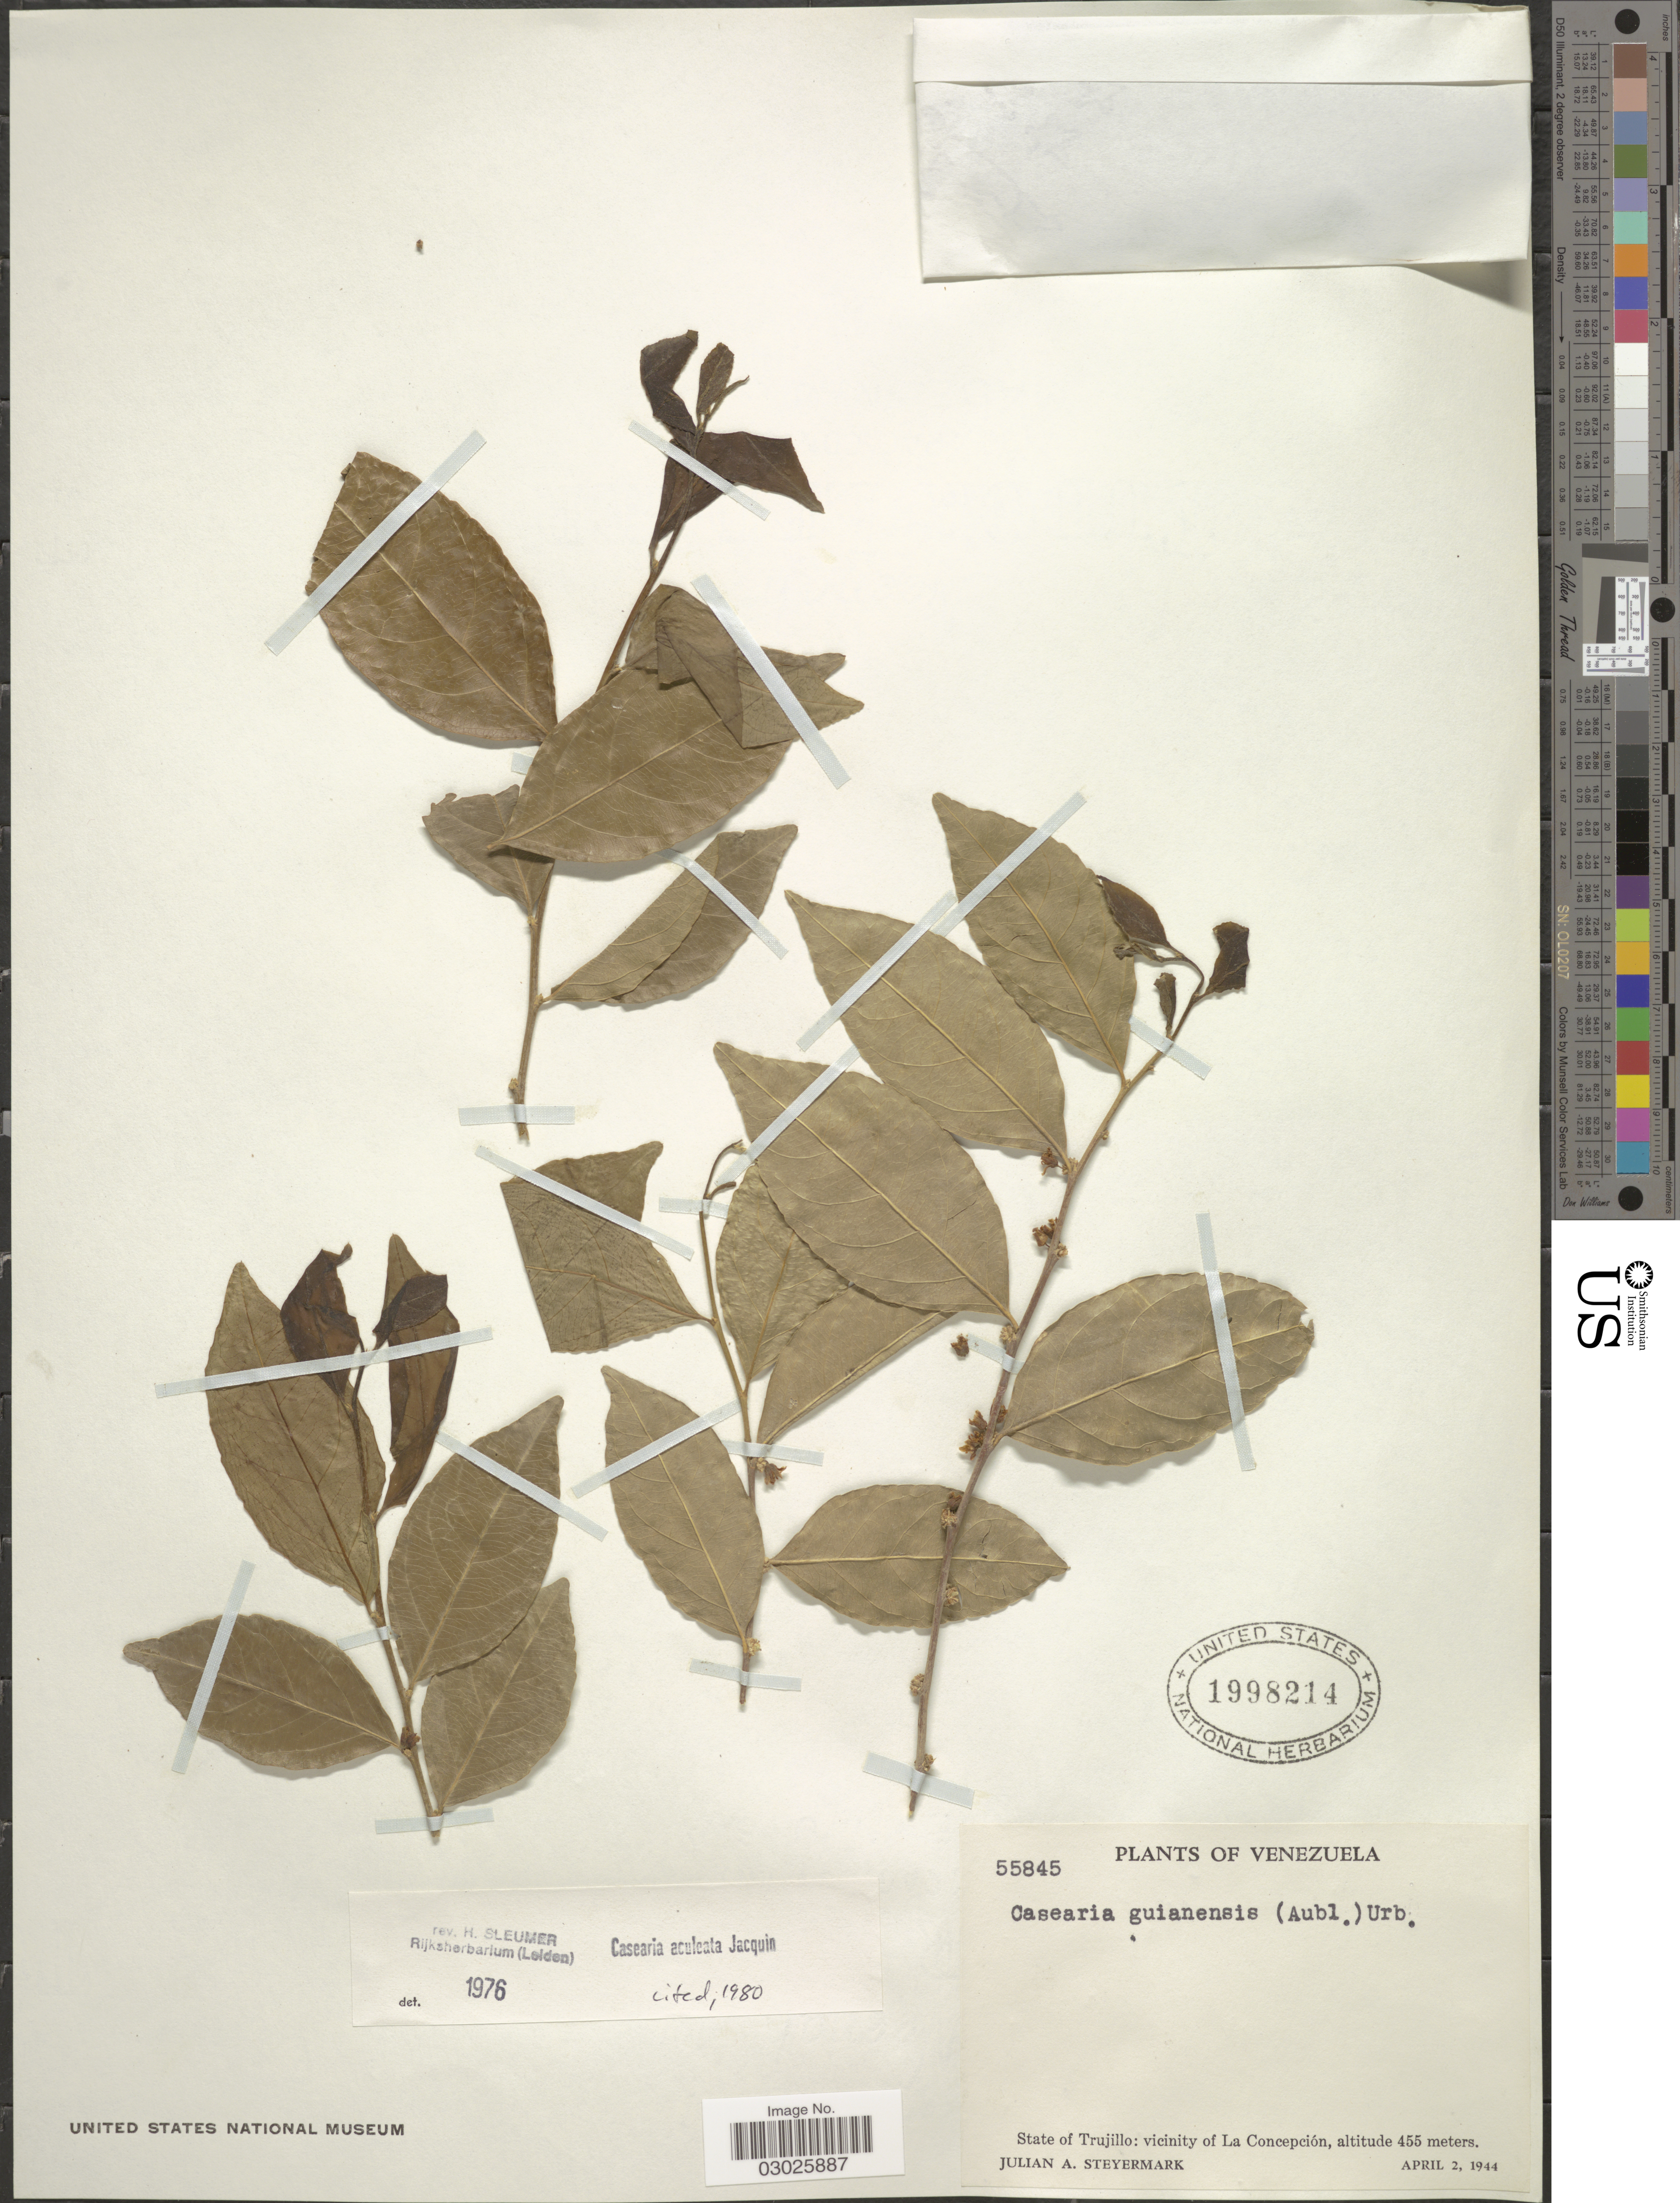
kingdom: Plantae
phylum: Tracheophyta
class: Magnoliopsida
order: Malpighiales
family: Salicaceae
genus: Casearia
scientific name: Casearia aculeata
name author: Jacq.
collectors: J. Steyermark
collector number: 55845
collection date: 1944-04-02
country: Venezuela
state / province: Trujillo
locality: Vicinity of La Concepción.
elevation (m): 455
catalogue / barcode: US 1998214